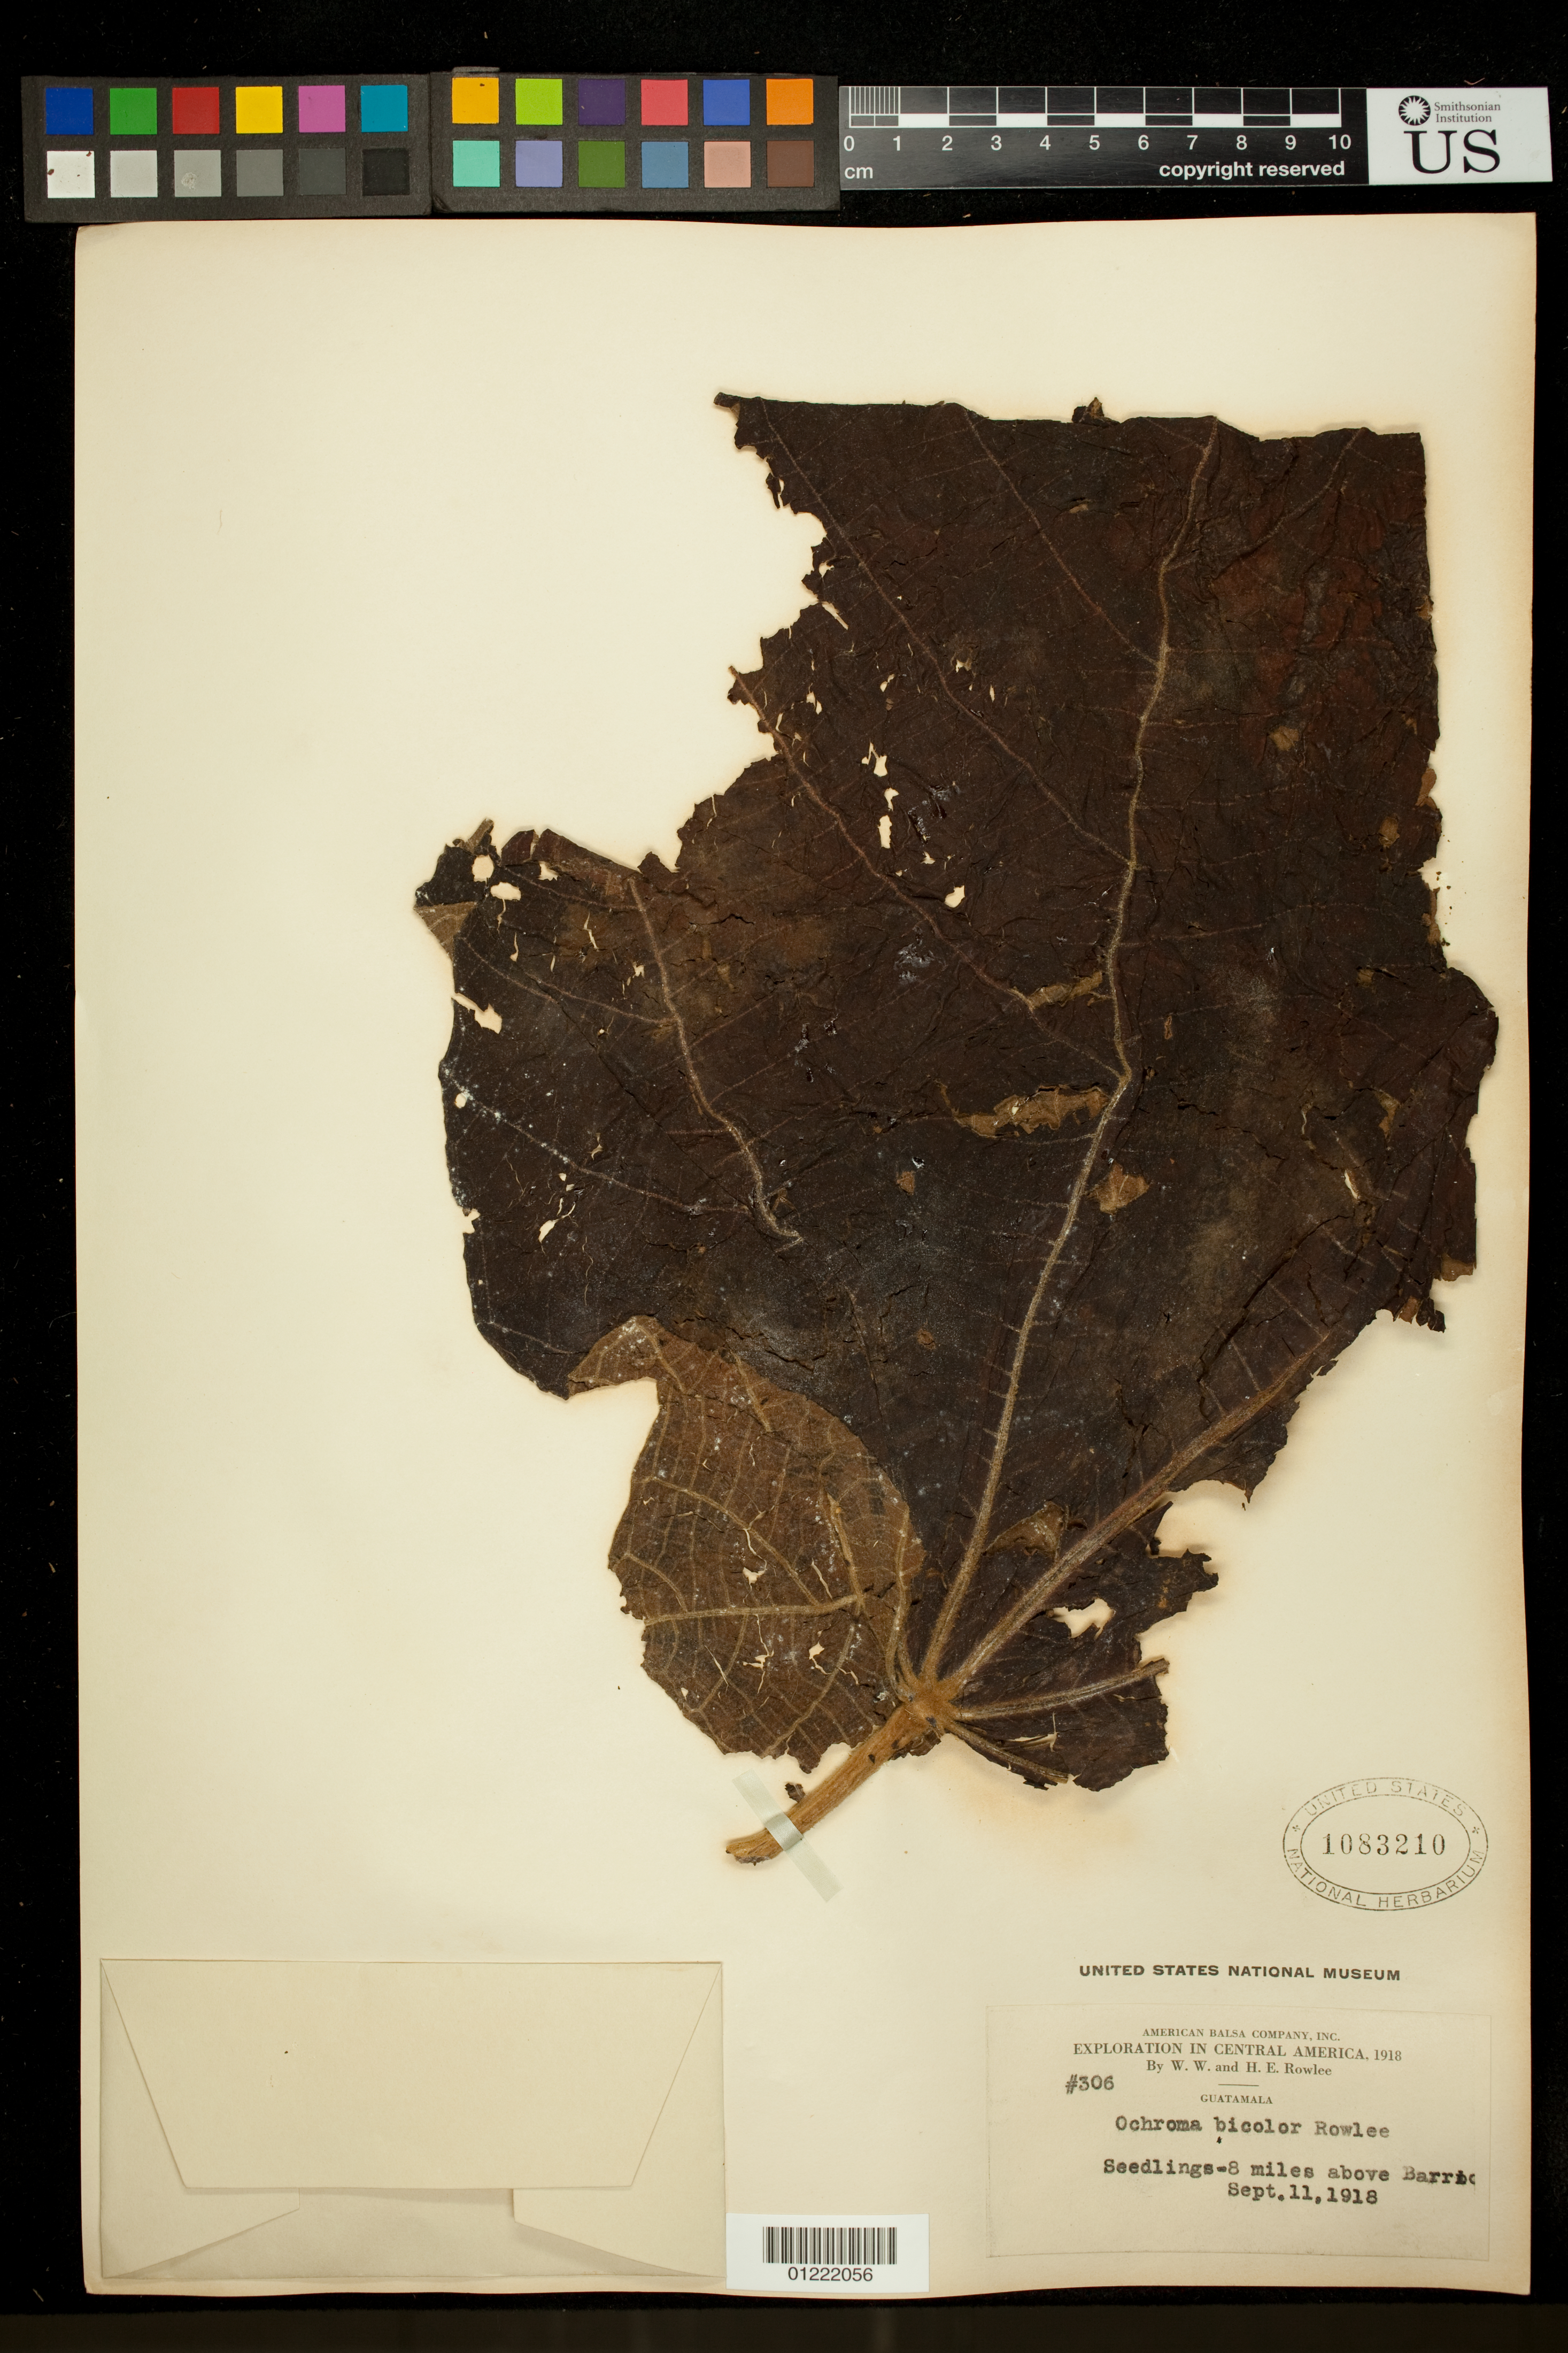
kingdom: Plantae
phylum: Tracheophyta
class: Magnoliopsida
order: Malvales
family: Malvaceae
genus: Ochroma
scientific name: Ochroma pyramidale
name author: (Cav. ex Lam.) Urb.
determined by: Dorr, L. J., (BOT), Smithsonian Institution - National Museum of Natural History (UNITED STATES)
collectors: W. W. Rowlee & H. E. Rowlee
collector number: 306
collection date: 1918-09-11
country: Guatemala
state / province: Izabal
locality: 8 miles above Barrios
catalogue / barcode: US 1083210